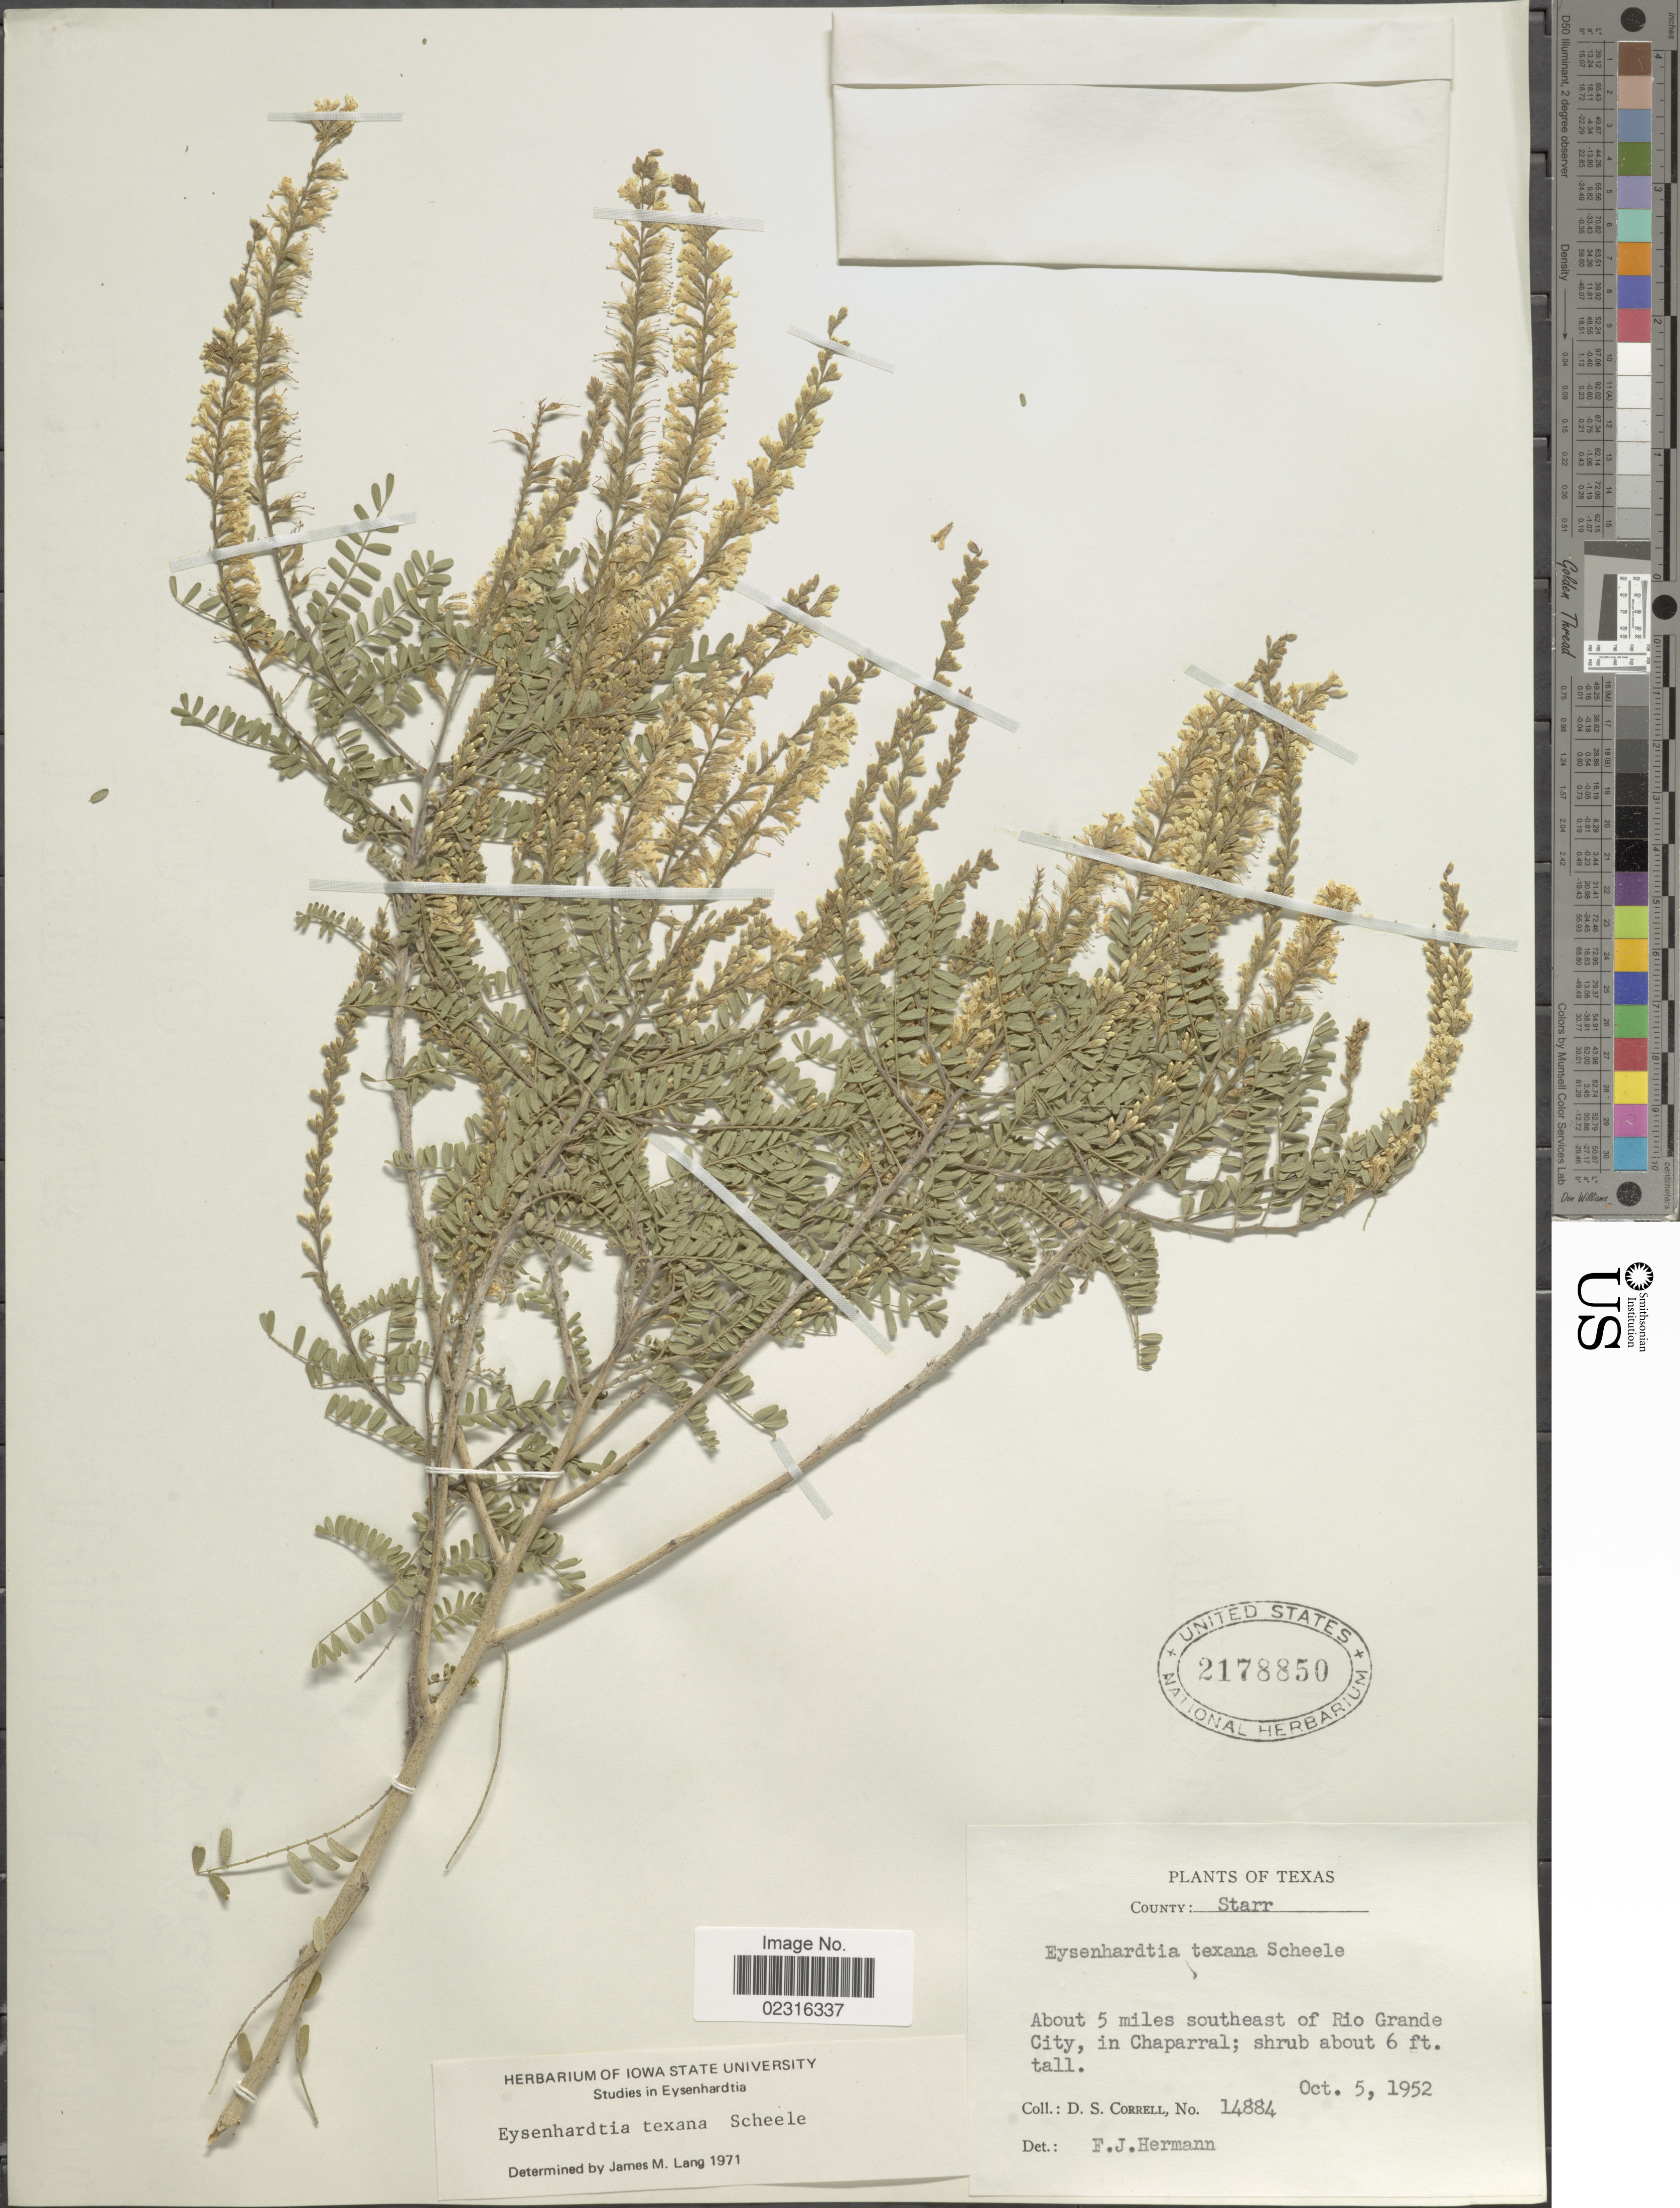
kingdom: Plantae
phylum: Tracheophyta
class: Magnoliopsida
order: Fabales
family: Fabaceae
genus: Eysenhardtia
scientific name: Eysenhardtia texana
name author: Scheele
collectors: D. S. Correll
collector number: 14884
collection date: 1952-10-05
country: United States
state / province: Texas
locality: County: Starr, about 5 miles southeast of Rio Grande City, in chaparral.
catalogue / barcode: US 2178850